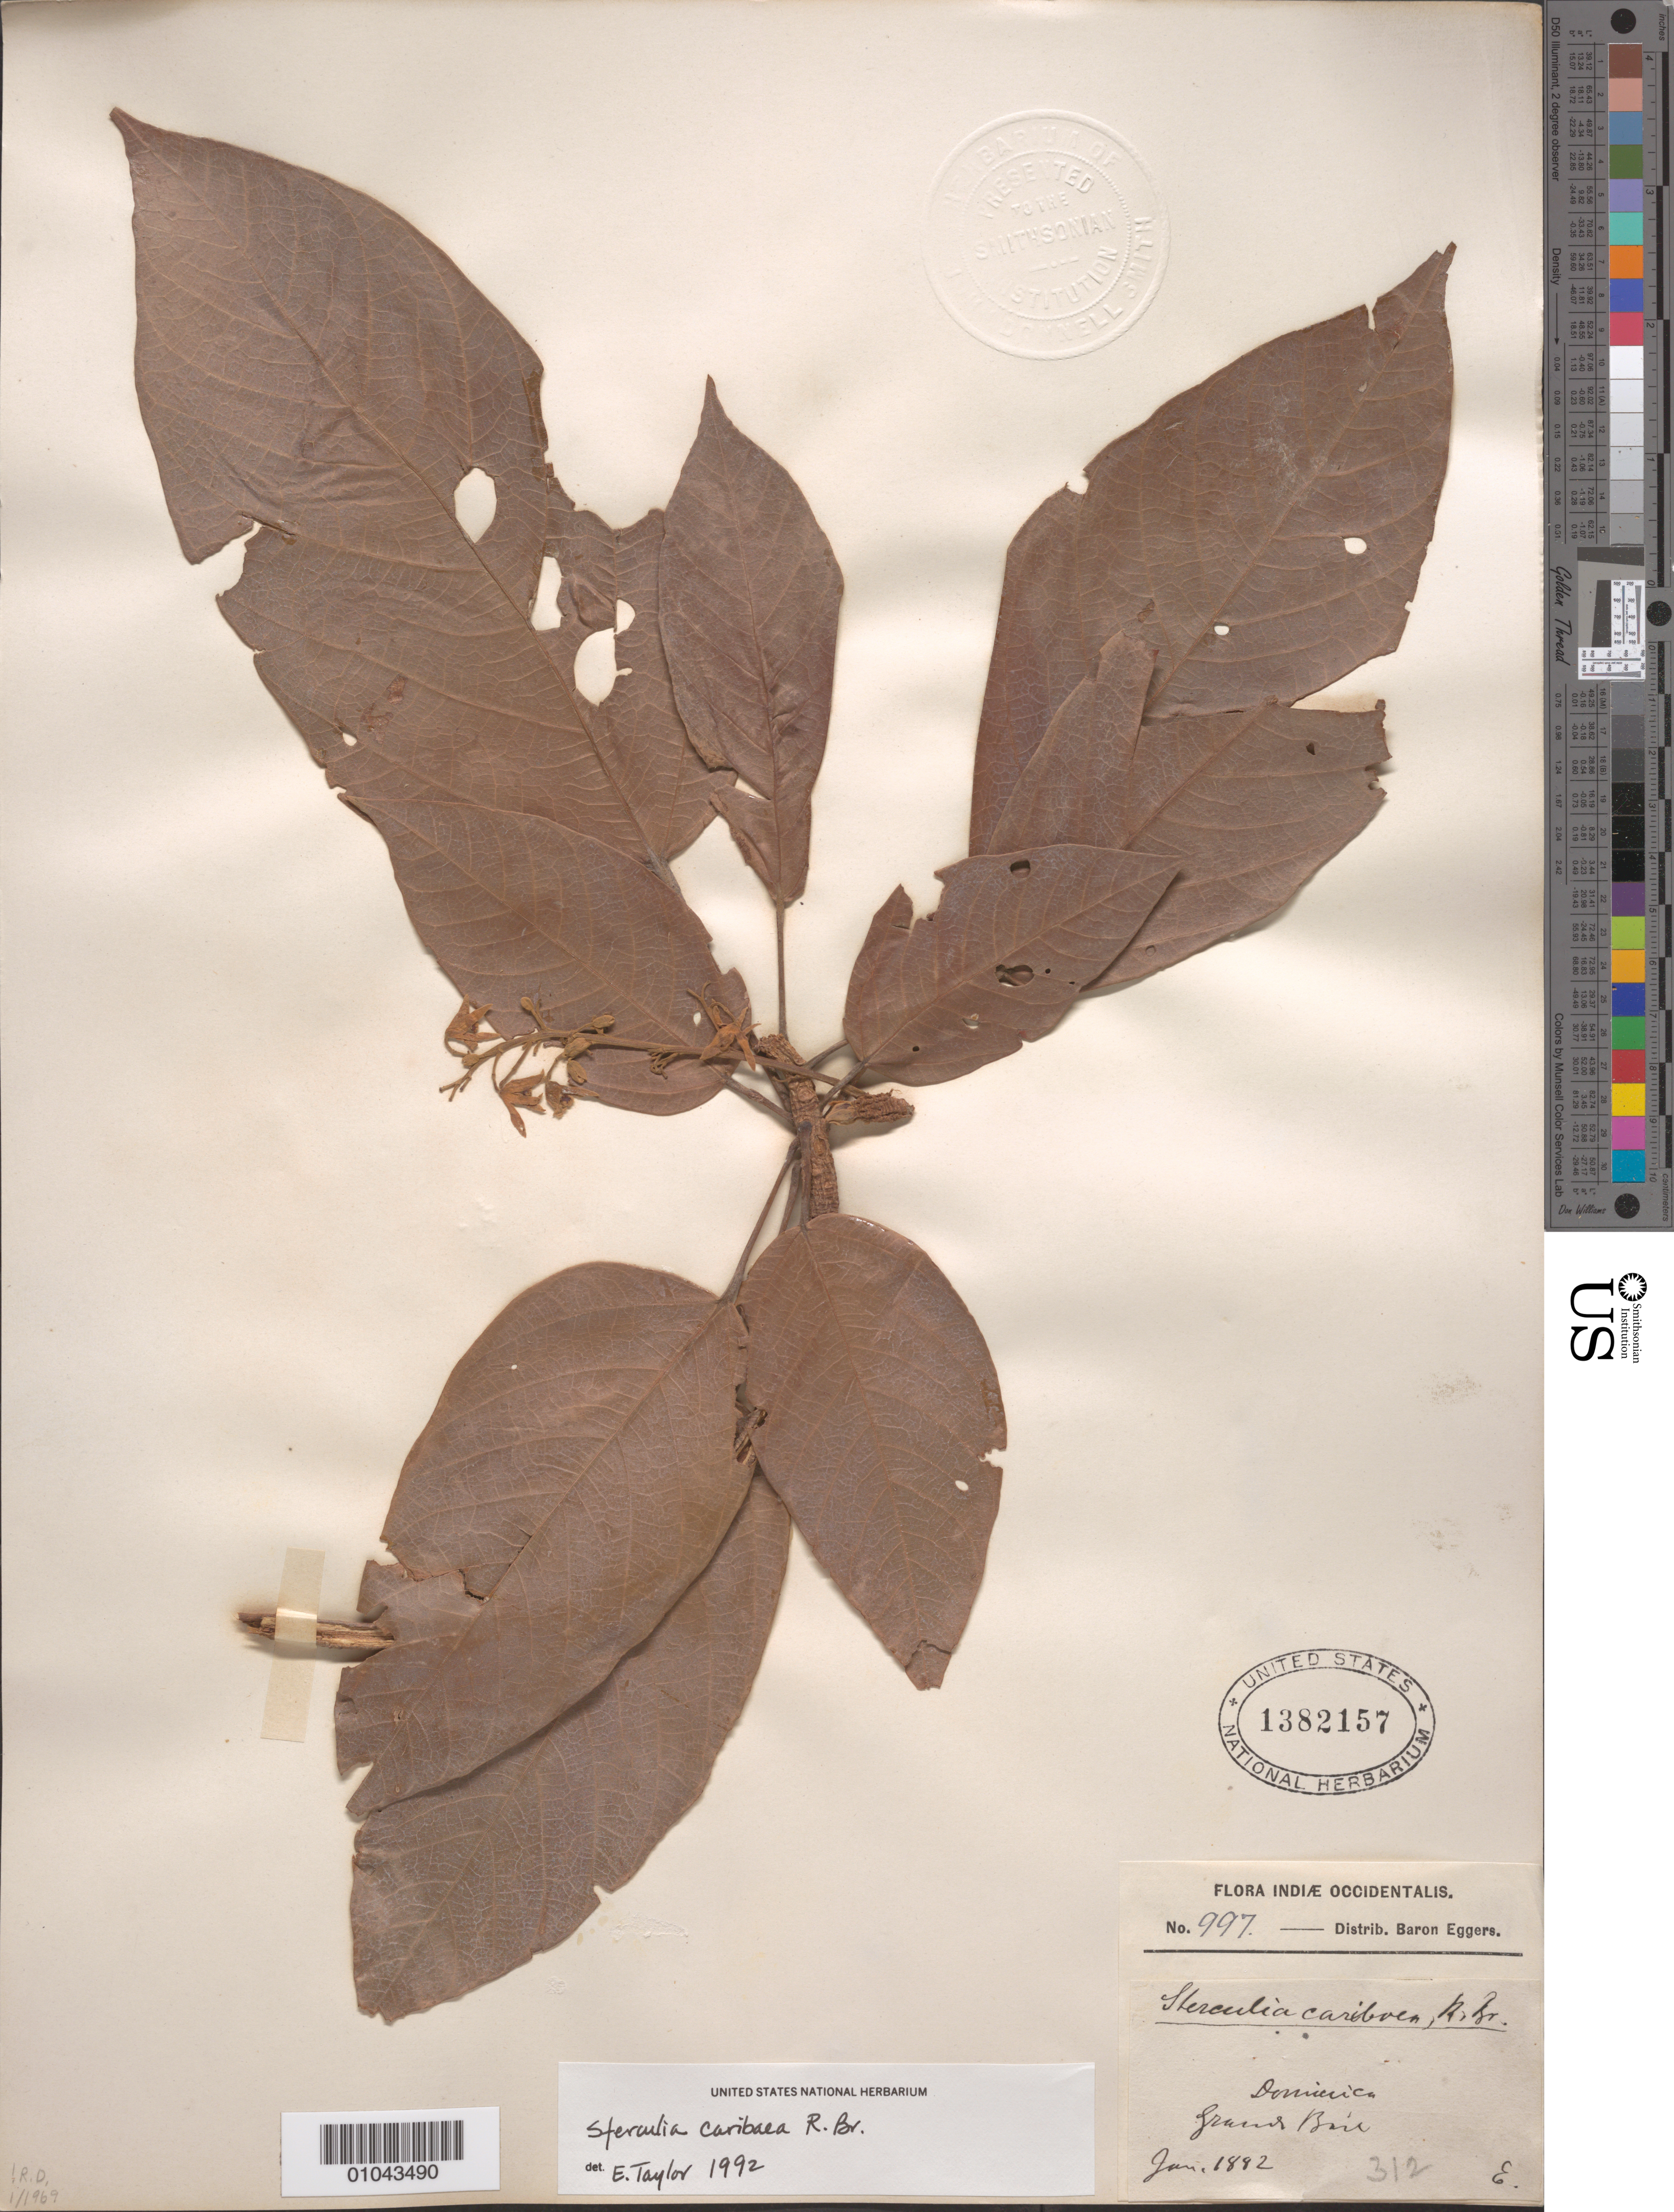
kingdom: Plantae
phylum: Tracheophyta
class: Magnoliopsida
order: Malvales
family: Malvaceae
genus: Sterculia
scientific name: Sterculia caribaea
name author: R. Br.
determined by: Taylor, E. L.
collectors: H. F. A. von Eggers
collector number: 997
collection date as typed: Jan 1882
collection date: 1882-01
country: Dominica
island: Dominica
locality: Grand Bais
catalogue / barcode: US 1382157